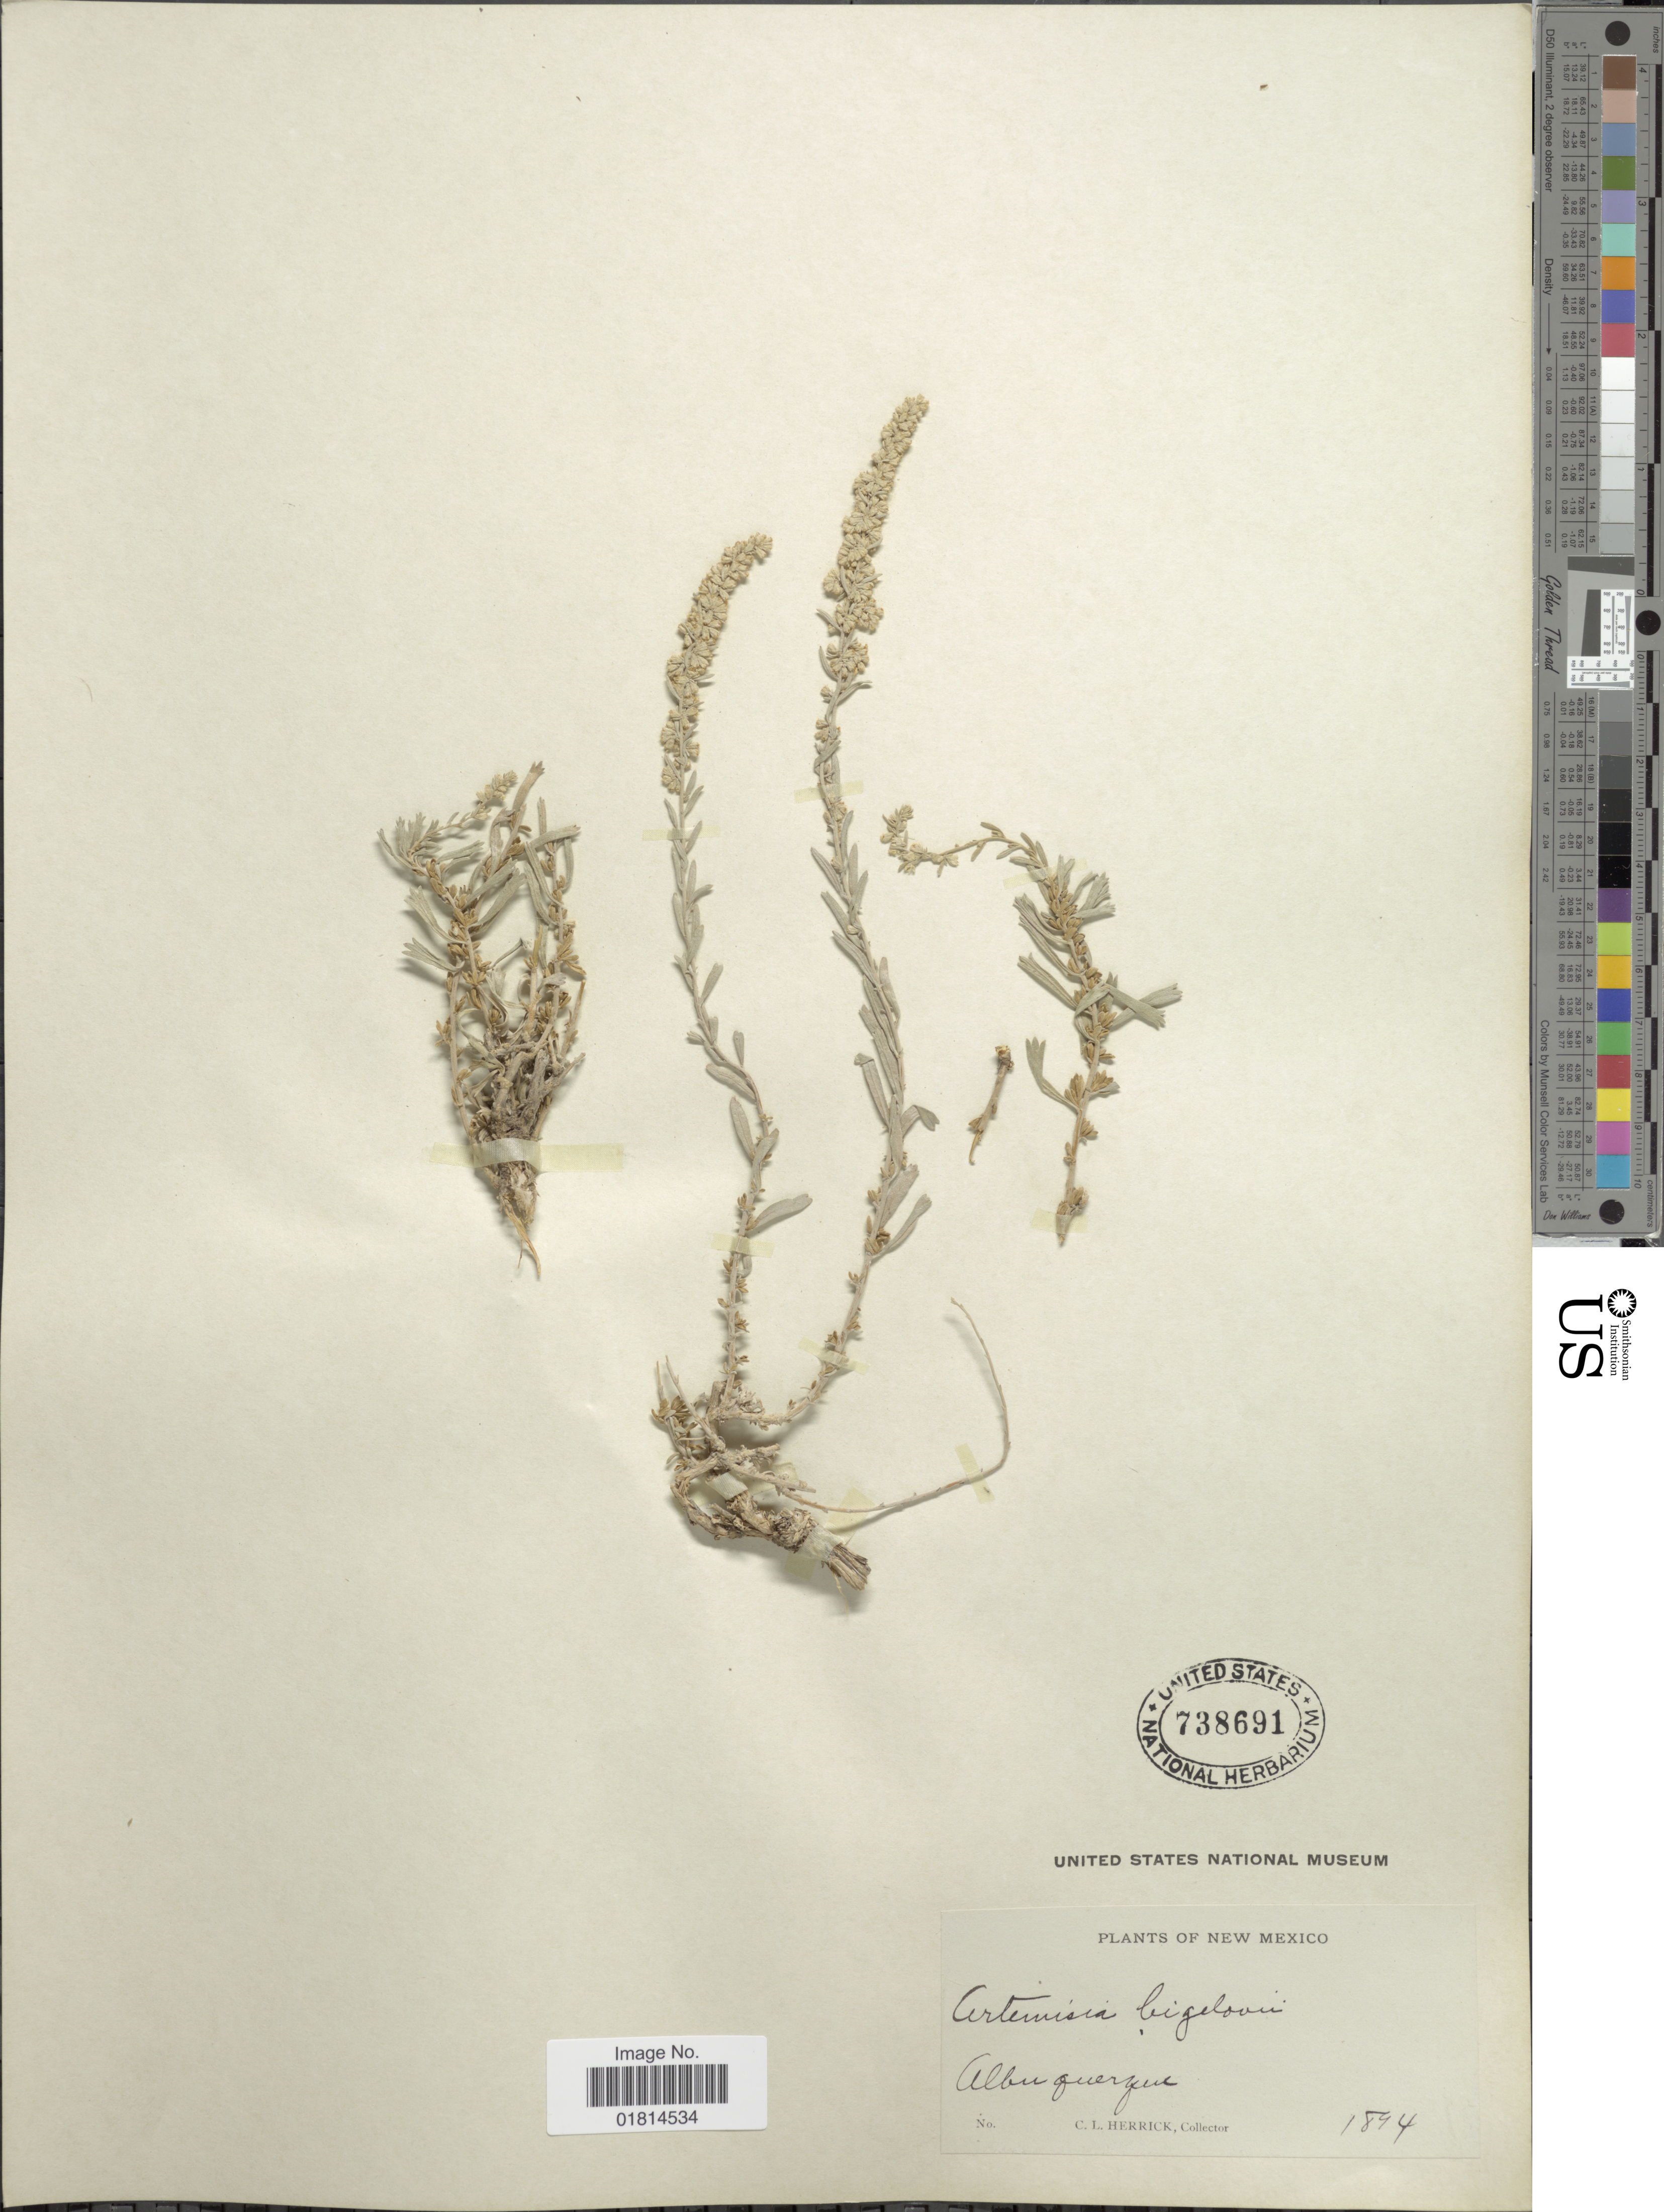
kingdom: Plantae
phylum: Tracheophyta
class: Magnoliopsida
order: Asterales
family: Asteraceae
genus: Artemisia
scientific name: Artemisia bigelovii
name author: A. Gray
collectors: C. Herrick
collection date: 1894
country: United States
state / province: New Mexico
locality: Albuquerque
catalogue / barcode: US 738691